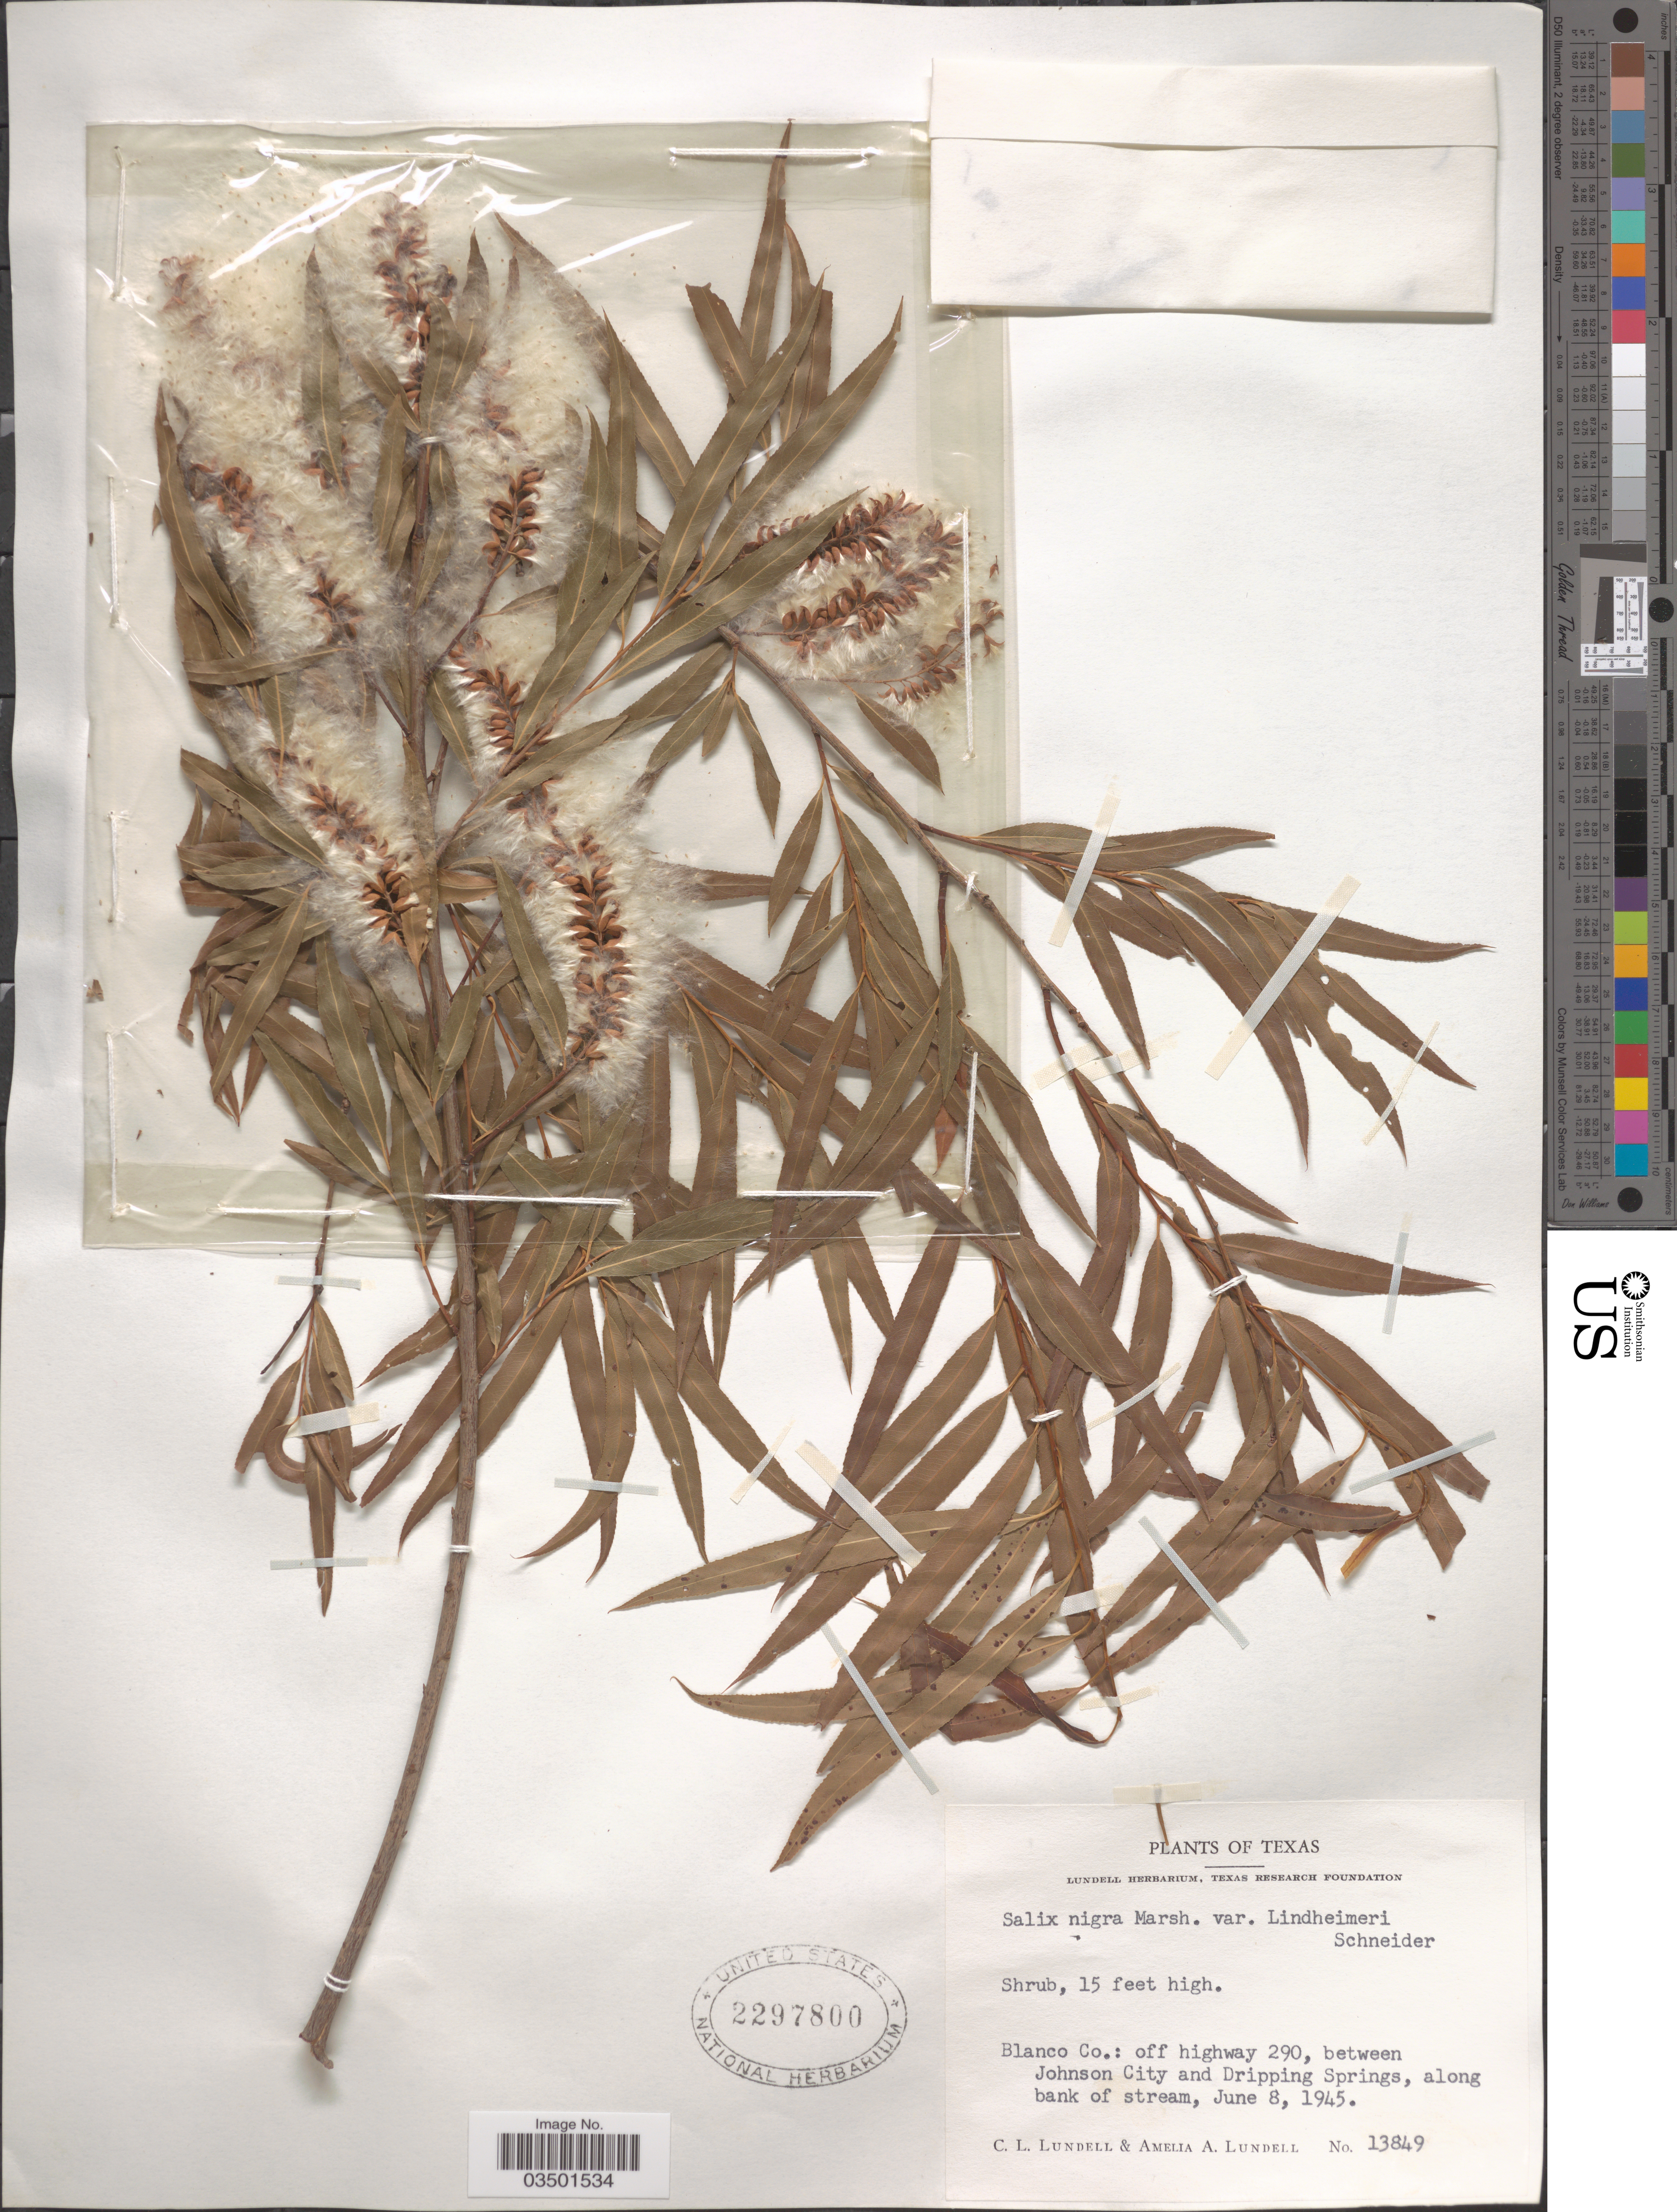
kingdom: Plantae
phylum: Tracheophyta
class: Magnoliopsida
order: Malpighiales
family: Salicaceae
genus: Salix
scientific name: Salix nigra var. lindheimeri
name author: C.K. Schneid.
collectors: C. L. Lundell & A. A. Lundell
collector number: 13849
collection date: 1945-06-08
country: United States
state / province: Texas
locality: Blanco Co.: off highway 290, between Johnson City and Dripping Springs, along bank of stream.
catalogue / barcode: US 2297800